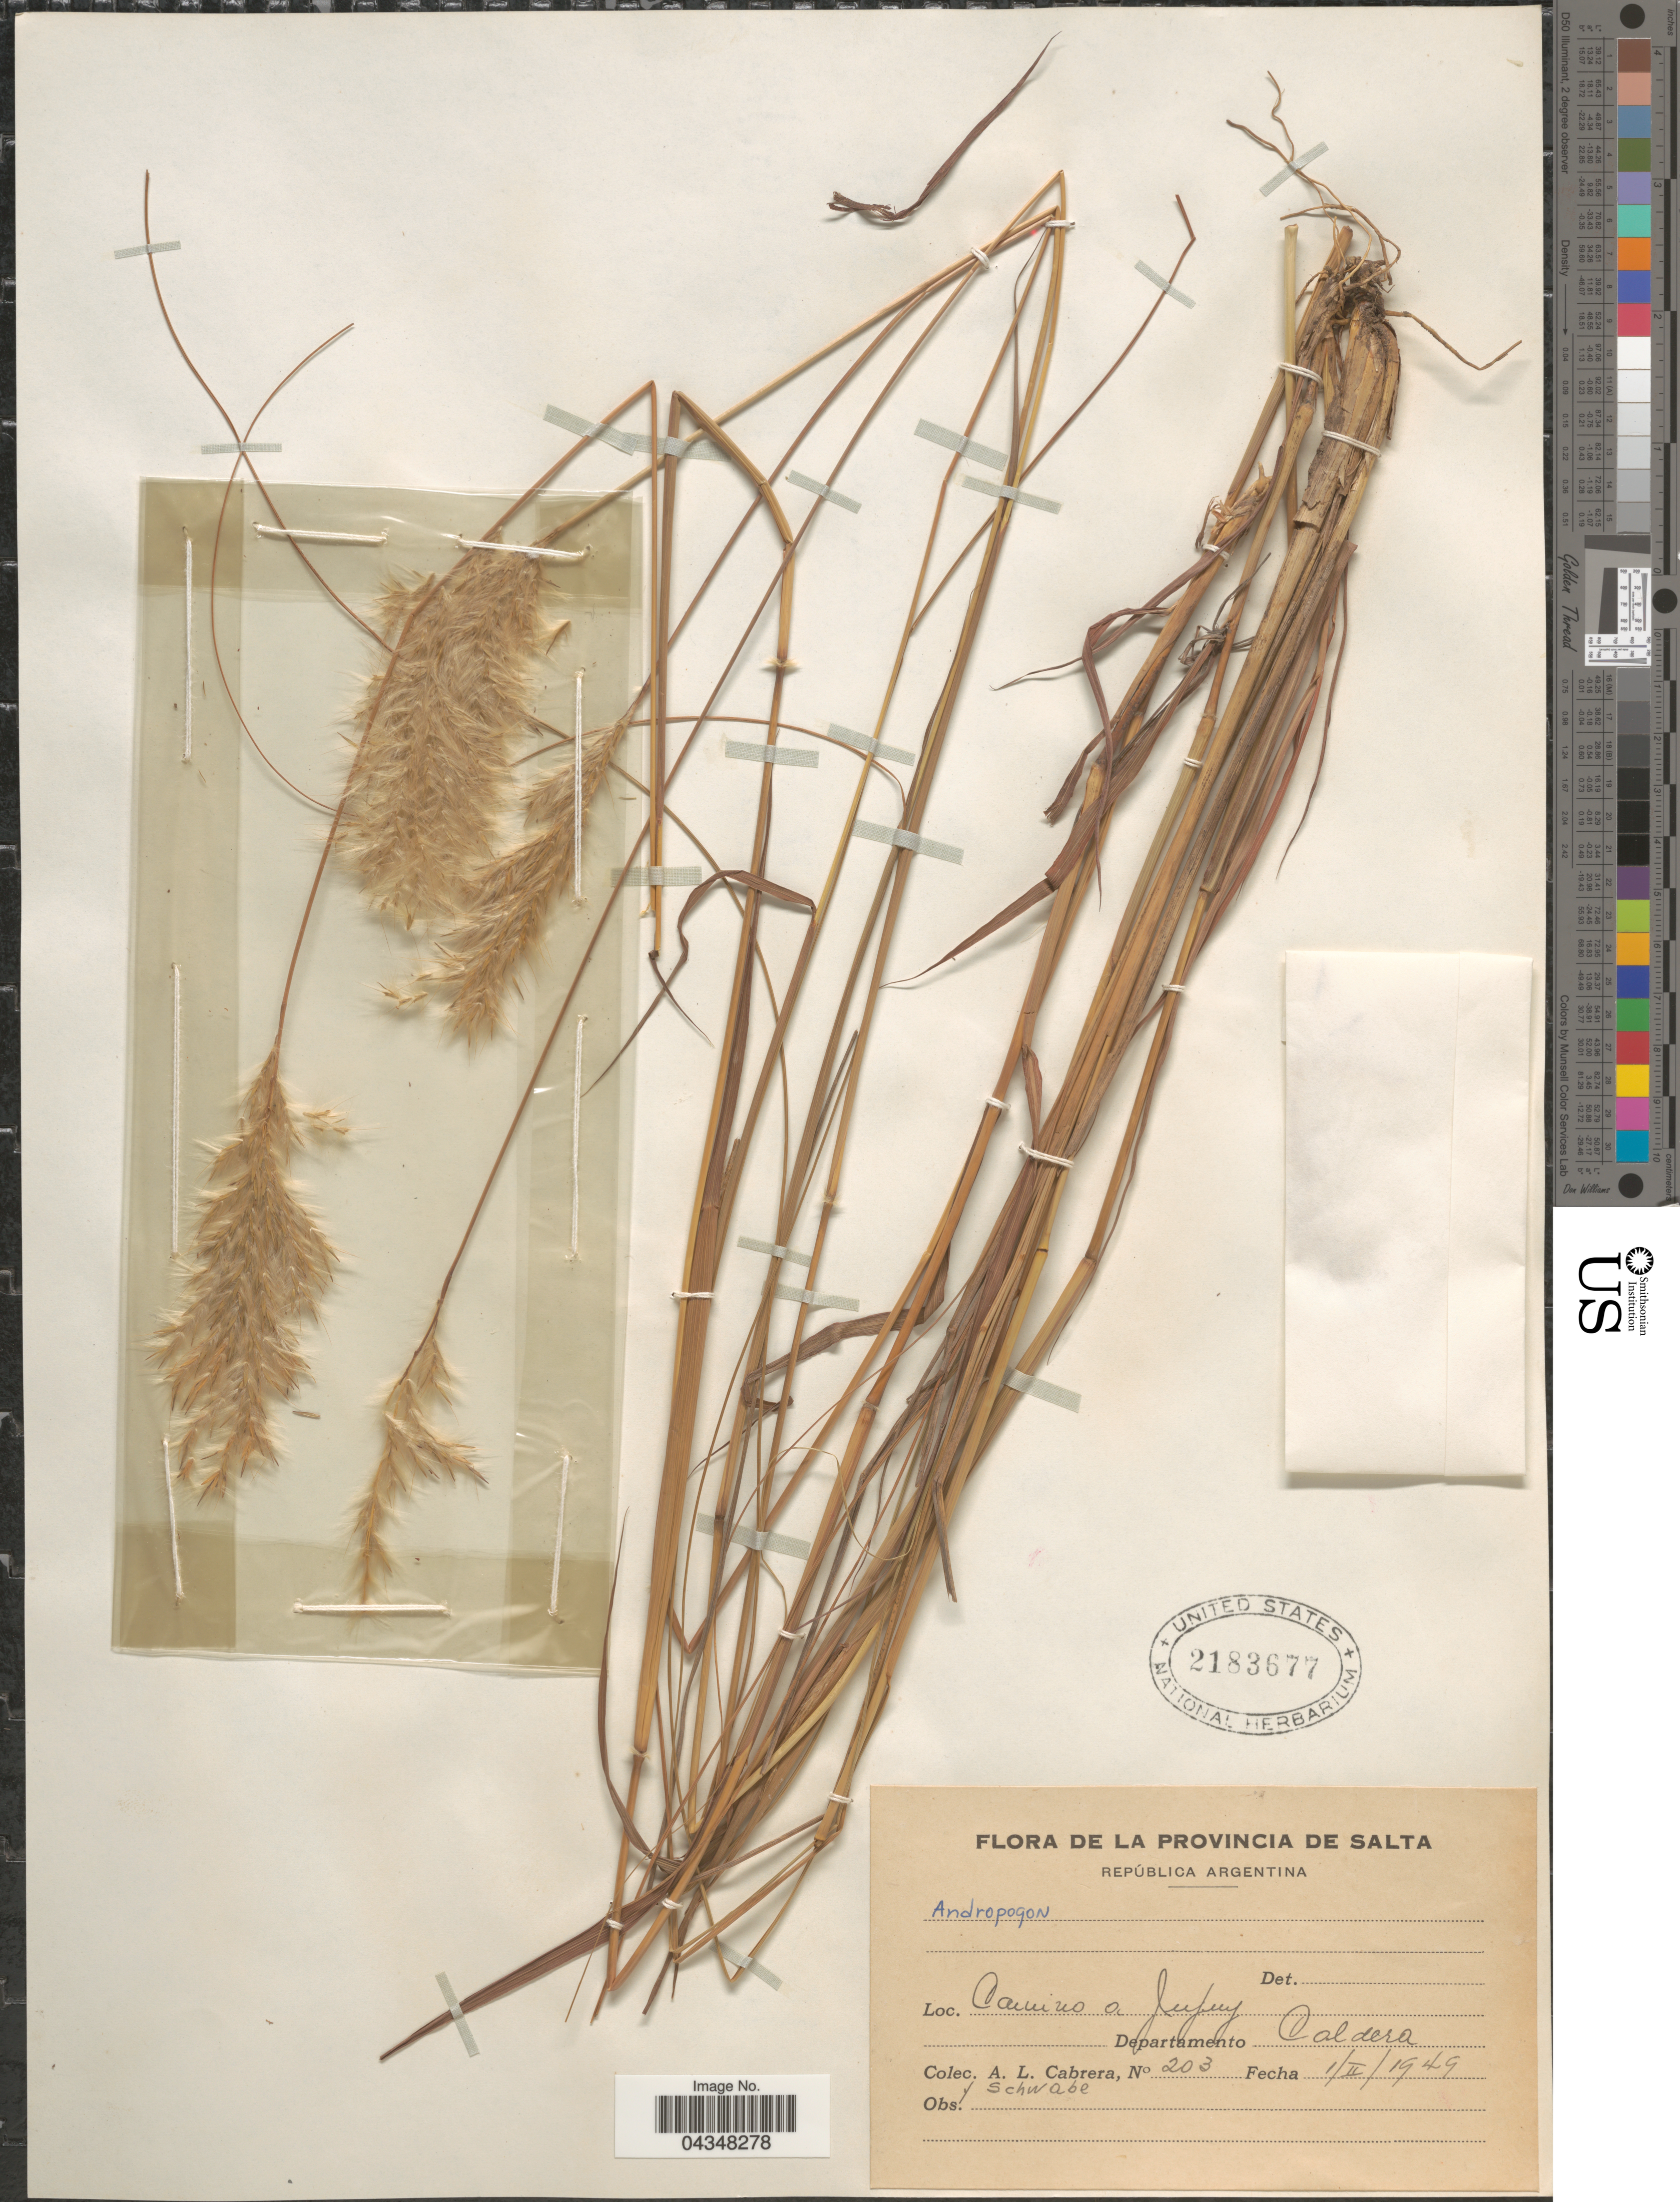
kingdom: Plantae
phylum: Tracheophyta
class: Liliopsida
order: Poales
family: Poaceae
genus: Bothriochloa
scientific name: Bothriochloa laguroides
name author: (DC.) Herter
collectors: A. L. Cabrera & -. Schwabe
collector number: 203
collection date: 1949-02-01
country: Argentina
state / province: Salta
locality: República Argentina. Camino a Jujuy. Departamento Caldera.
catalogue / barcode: US 2183677